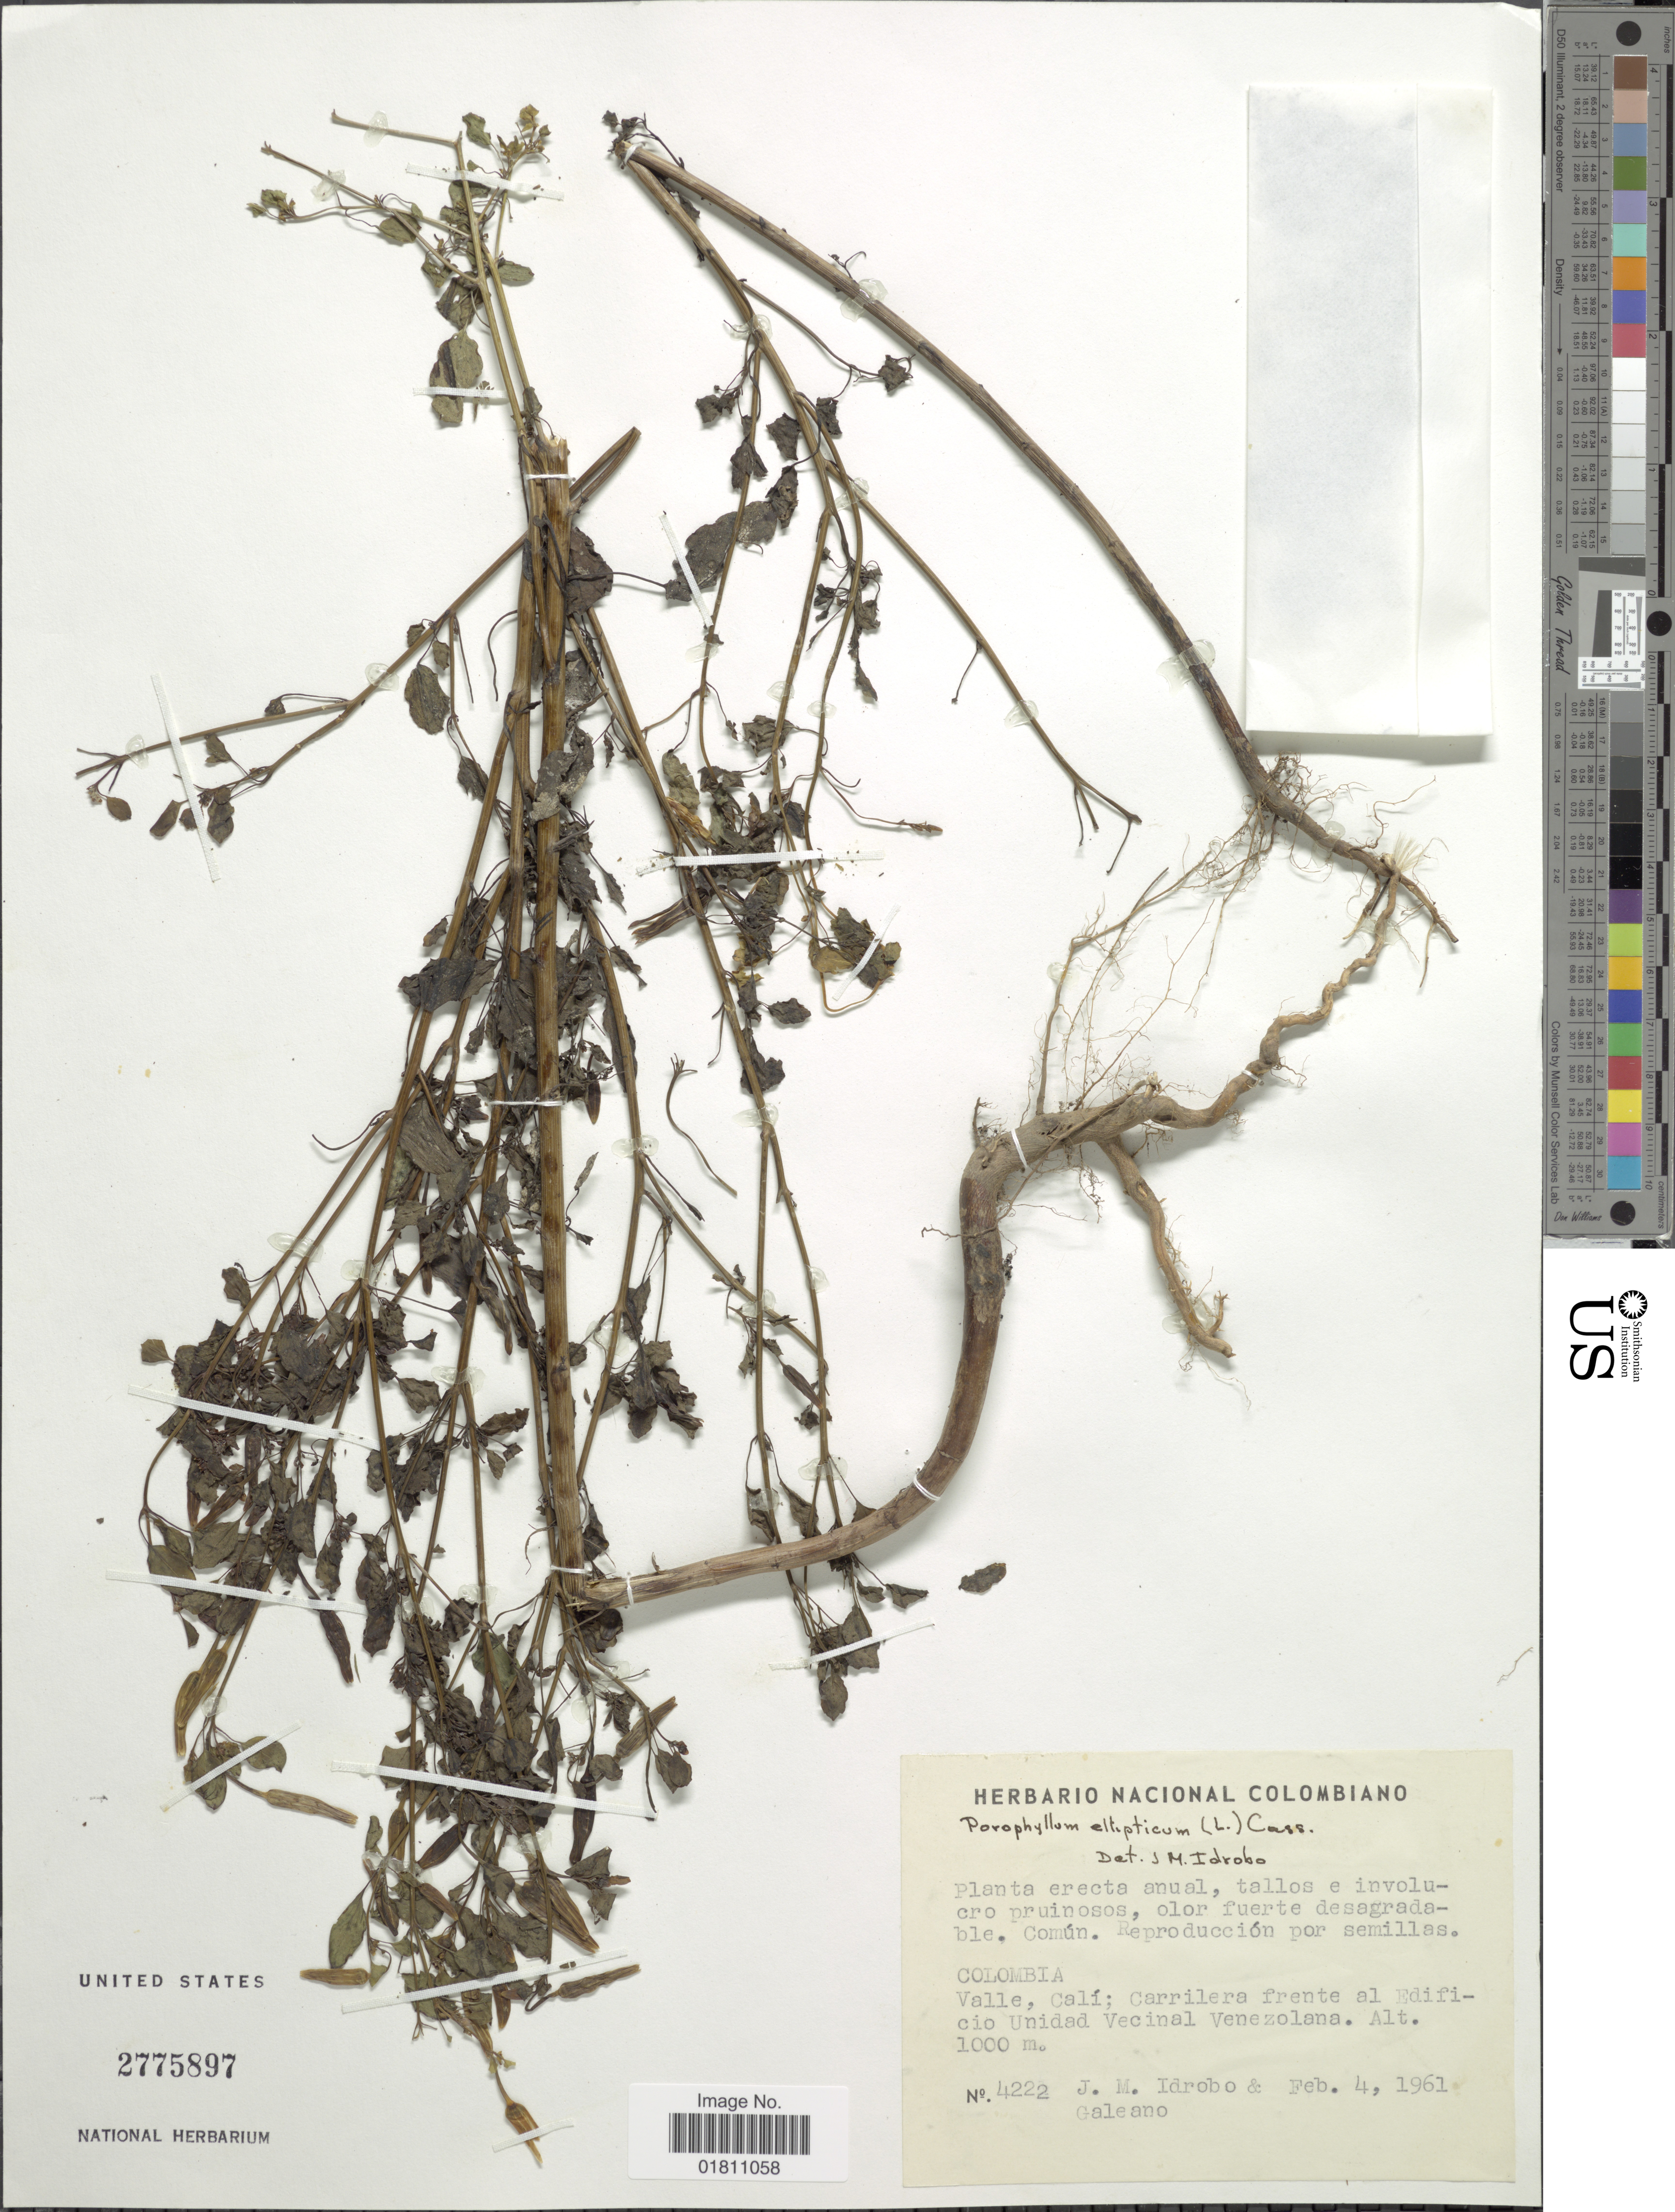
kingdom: Plantae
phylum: Tracheophyta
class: Magnoliopsida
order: Asterales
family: Asteraceae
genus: Porophyllum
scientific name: Porophyllum ruderale subsp. ruderale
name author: (Jacq.) Cass.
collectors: J. M. Idrobo & -. Galeano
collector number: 4222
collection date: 1961-02-04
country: Colombia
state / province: Valle del Cauca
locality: Valle, Calí; Carrilera frente al Edificio Unidad Vecinal Venezolana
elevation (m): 1000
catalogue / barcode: US 2775897